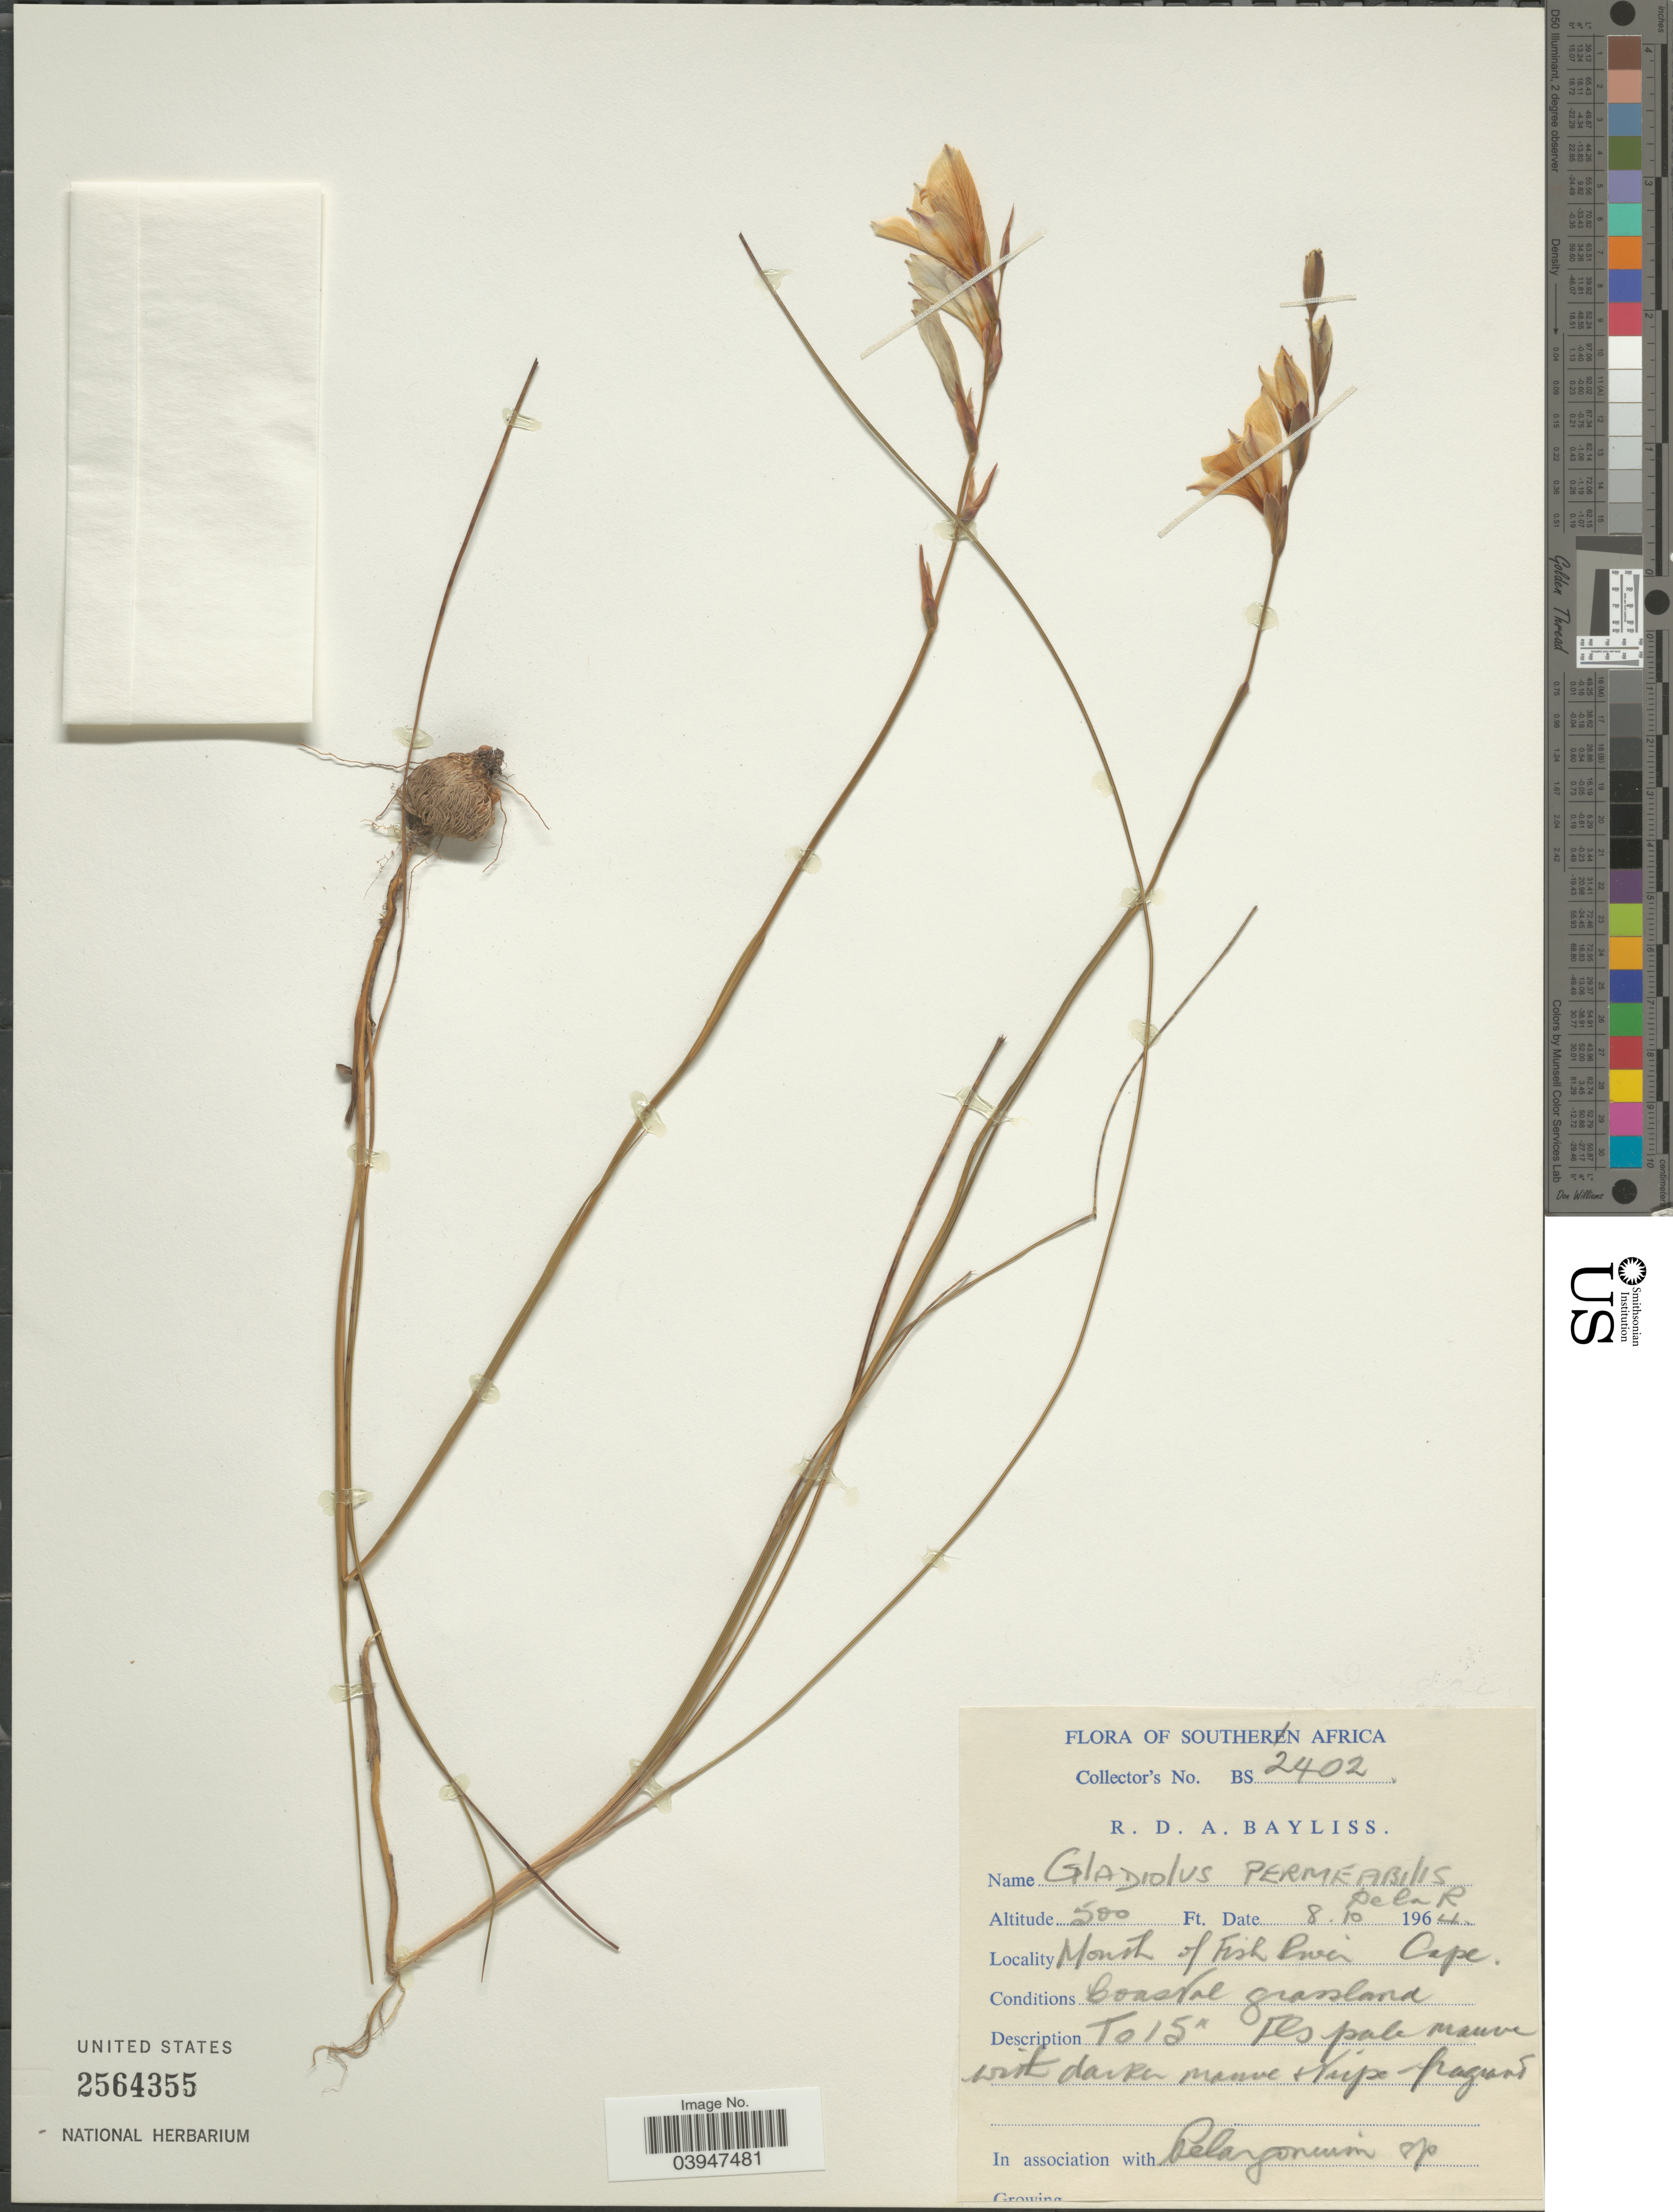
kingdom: Plantae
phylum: Tracheophyta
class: Liliopsida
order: Asparagales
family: Iridaceae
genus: Gladiolus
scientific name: Gladiolus permeabilis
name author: F. Delaroche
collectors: R. Bayliss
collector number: BS2402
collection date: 1964-10-08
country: South Africa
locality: Southern Africa. Mouth of Fish River Cape.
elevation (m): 152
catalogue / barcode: US 2564355